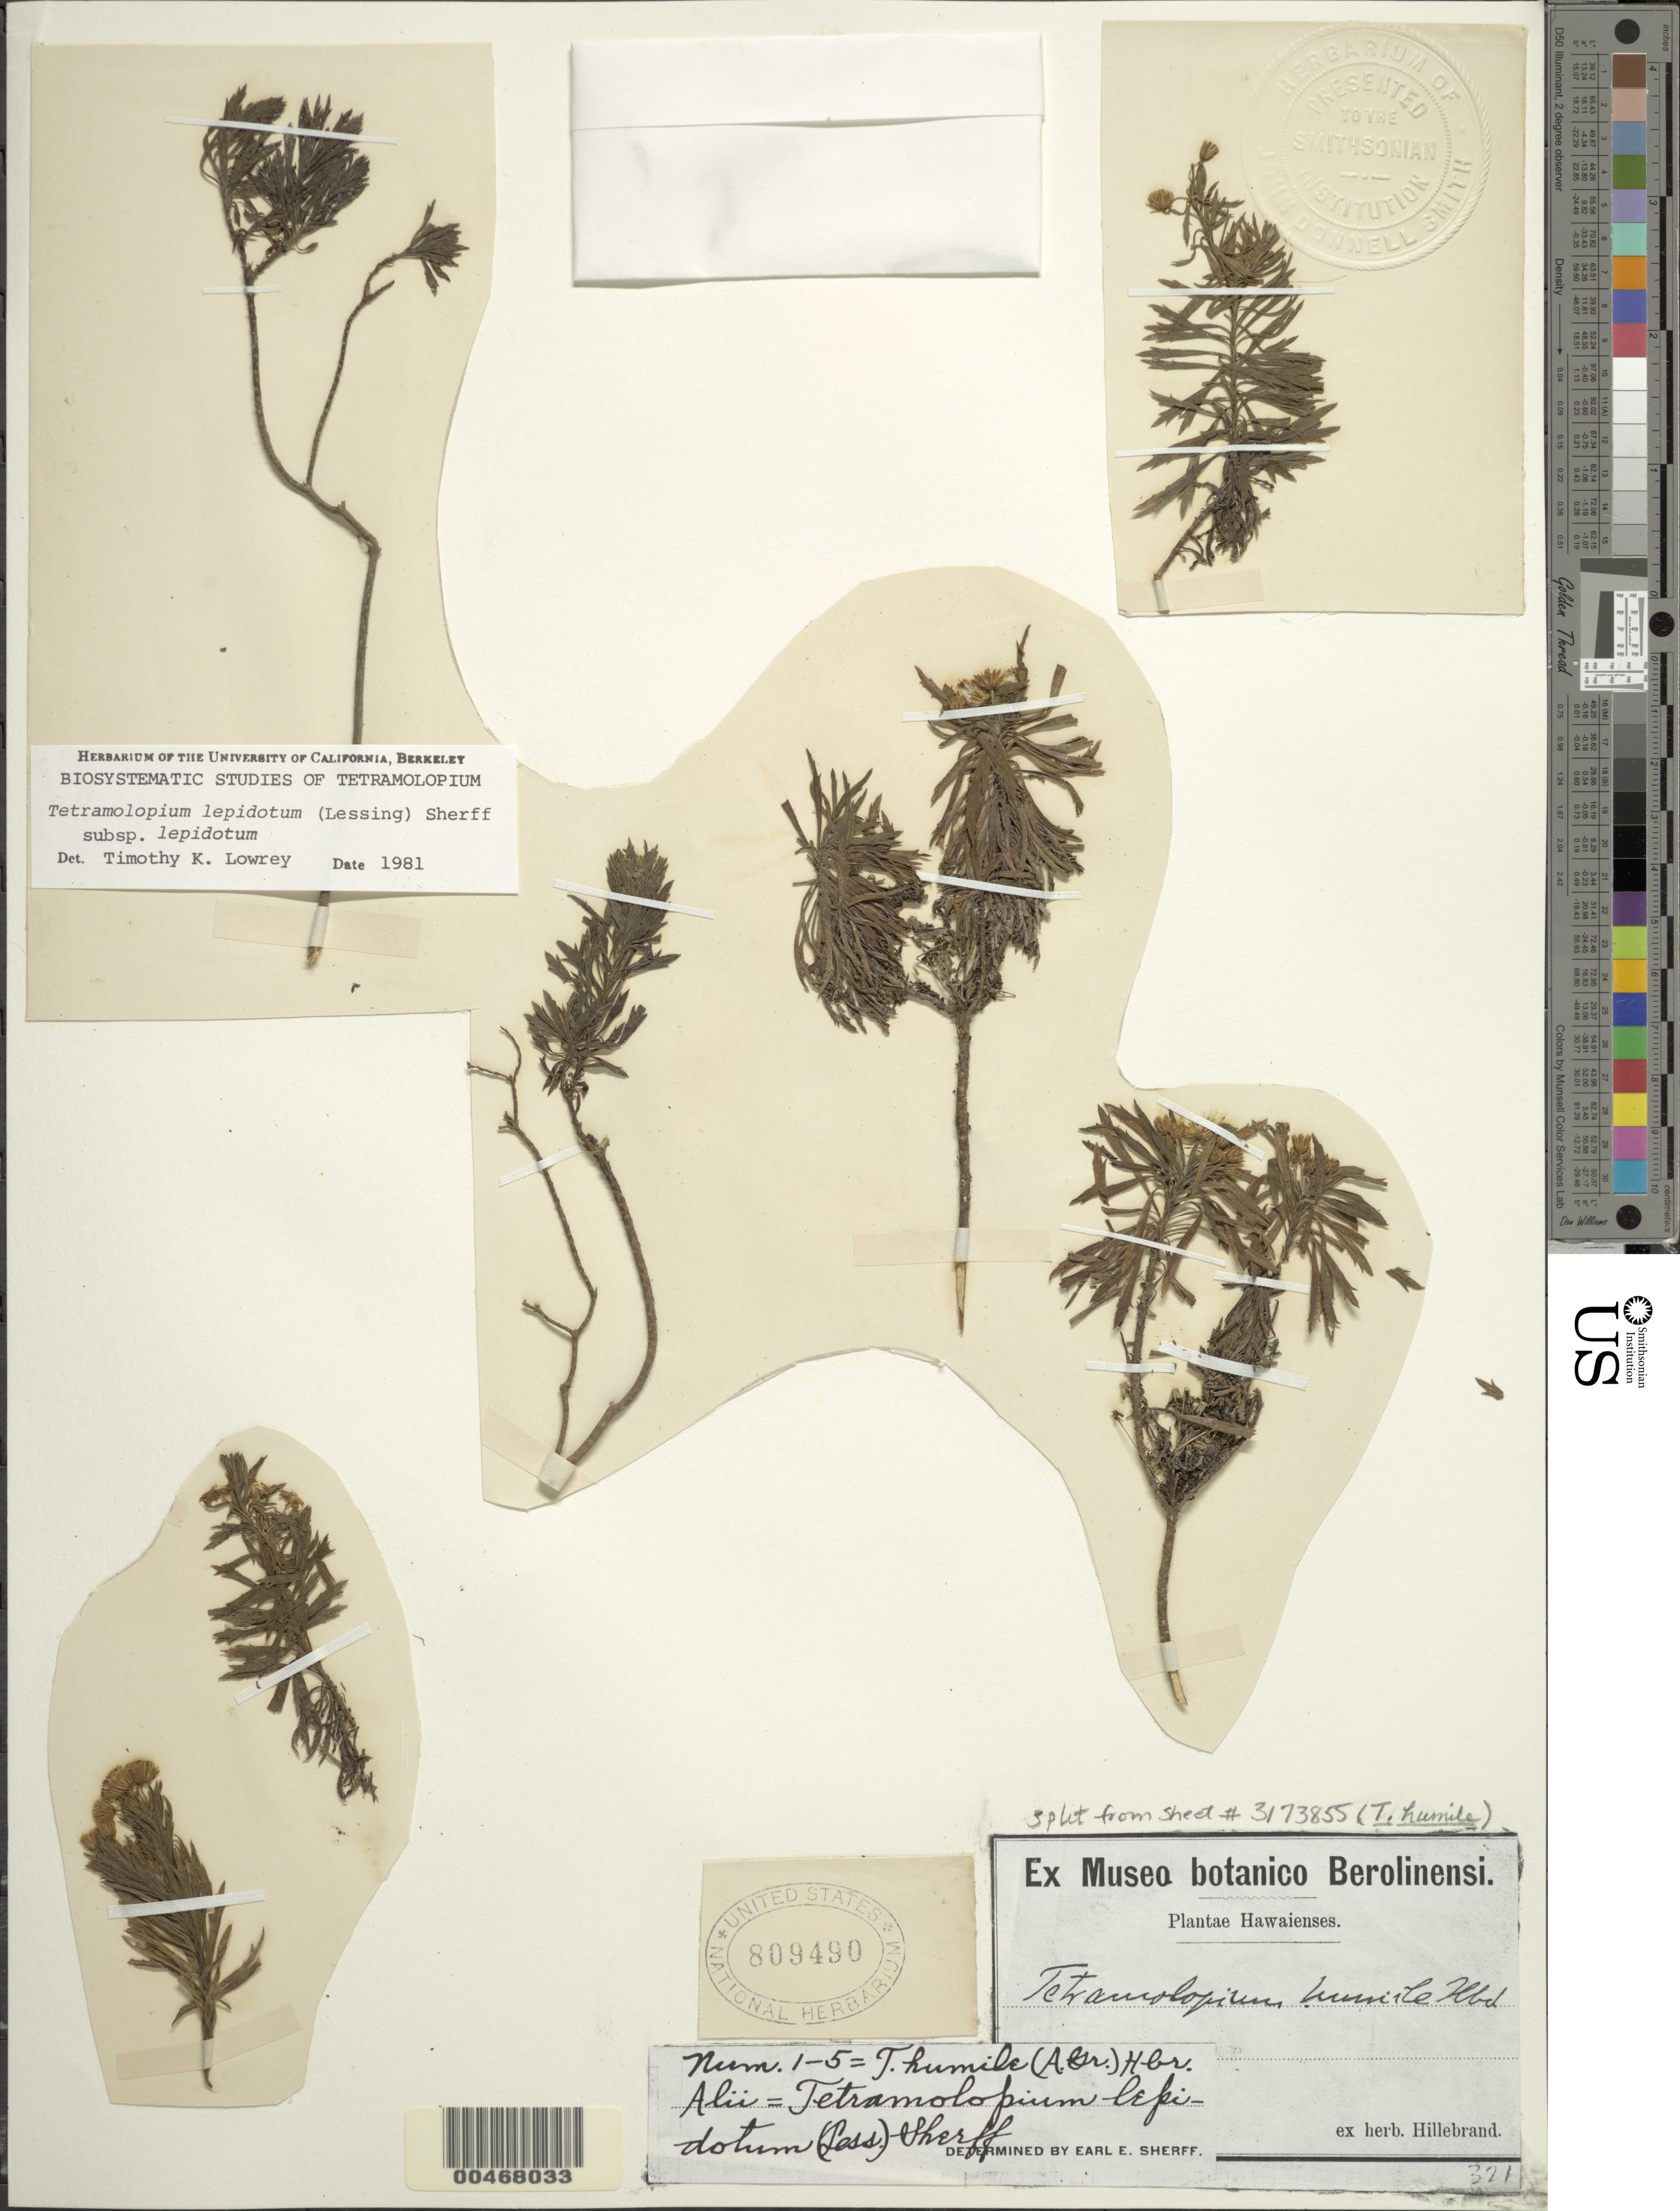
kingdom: Plantae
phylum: Tracheophyta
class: Magnoliopsida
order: Asterales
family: Asteraceae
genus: Tetramolopium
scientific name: Tetramolopium lepidotum subsp. lepidotum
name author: (Less.) Sherff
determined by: Lowrey, T. K.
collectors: W. Hillebrand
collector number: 321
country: United States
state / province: Hawaii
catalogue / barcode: US 809490